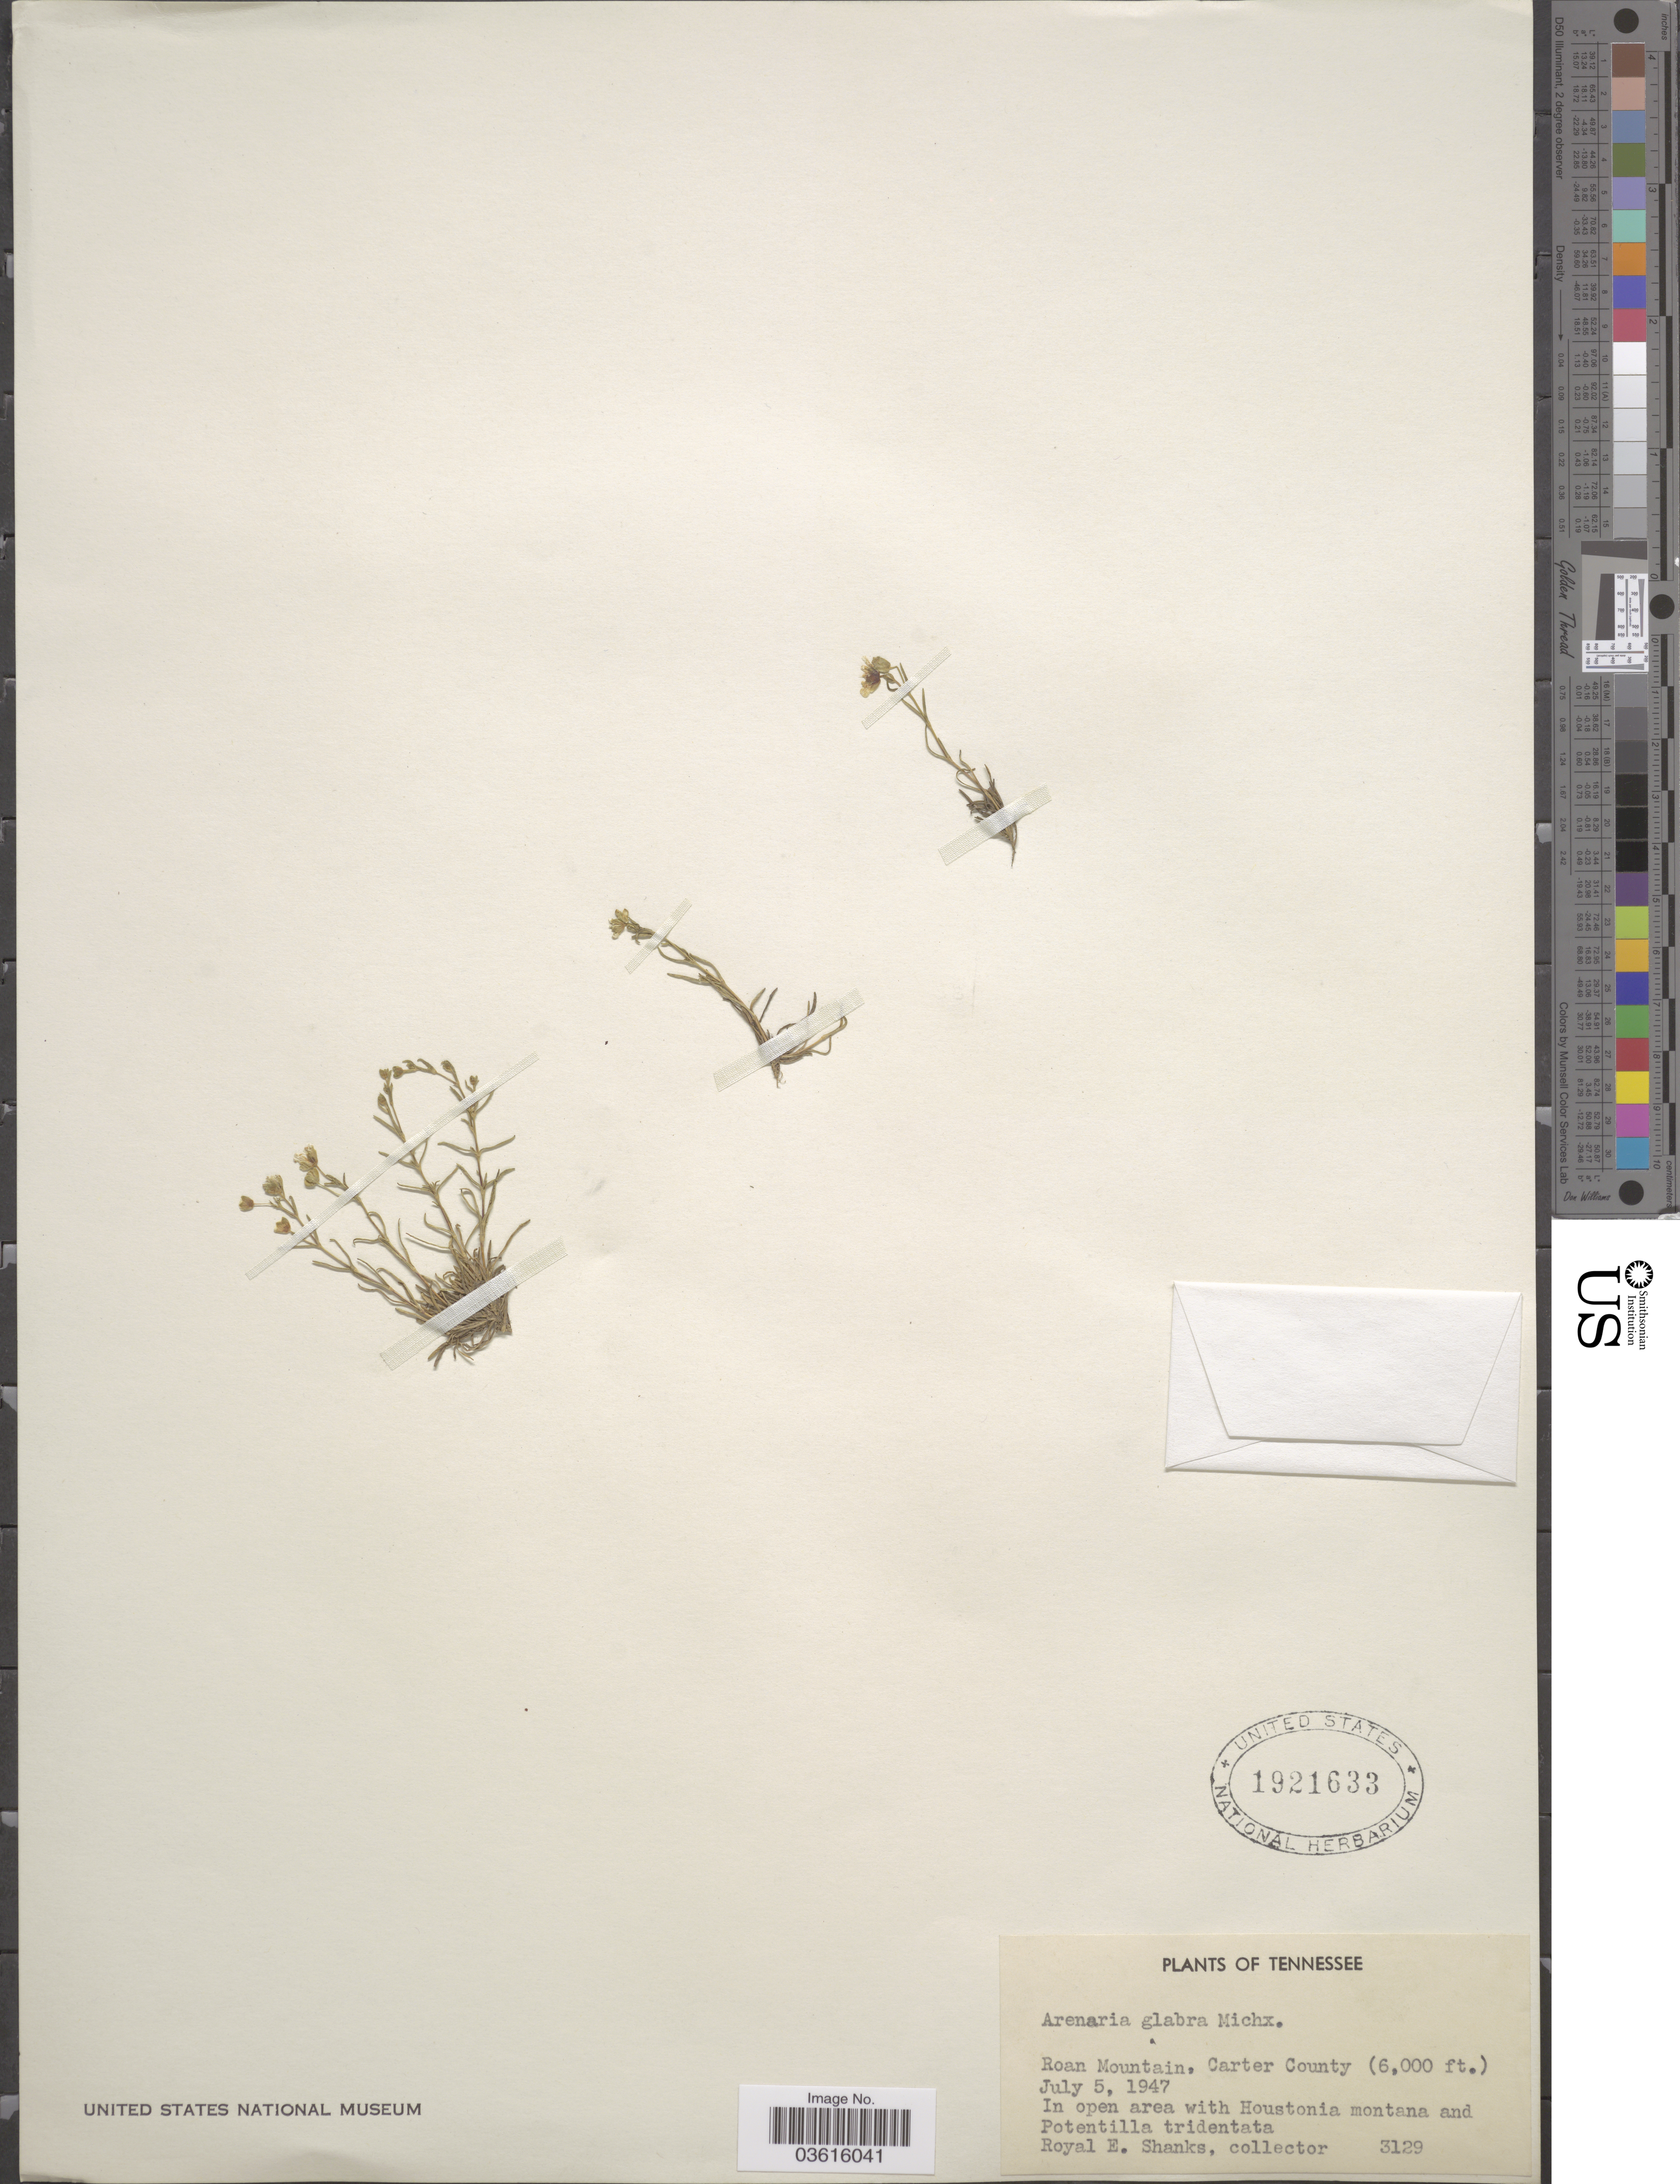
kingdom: Plantae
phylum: Tracheophyta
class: Magnoliopsida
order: Caryophyllales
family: Caryophyllaceae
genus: Minuartia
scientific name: Minuartia glabra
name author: (Michx.) Mattf.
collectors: R. Shanks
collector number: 3129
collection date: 1947-07-05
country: United States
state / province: Tennessee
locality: Roan Mountain, Carter County.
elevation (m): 1829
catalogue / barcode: US 1921633